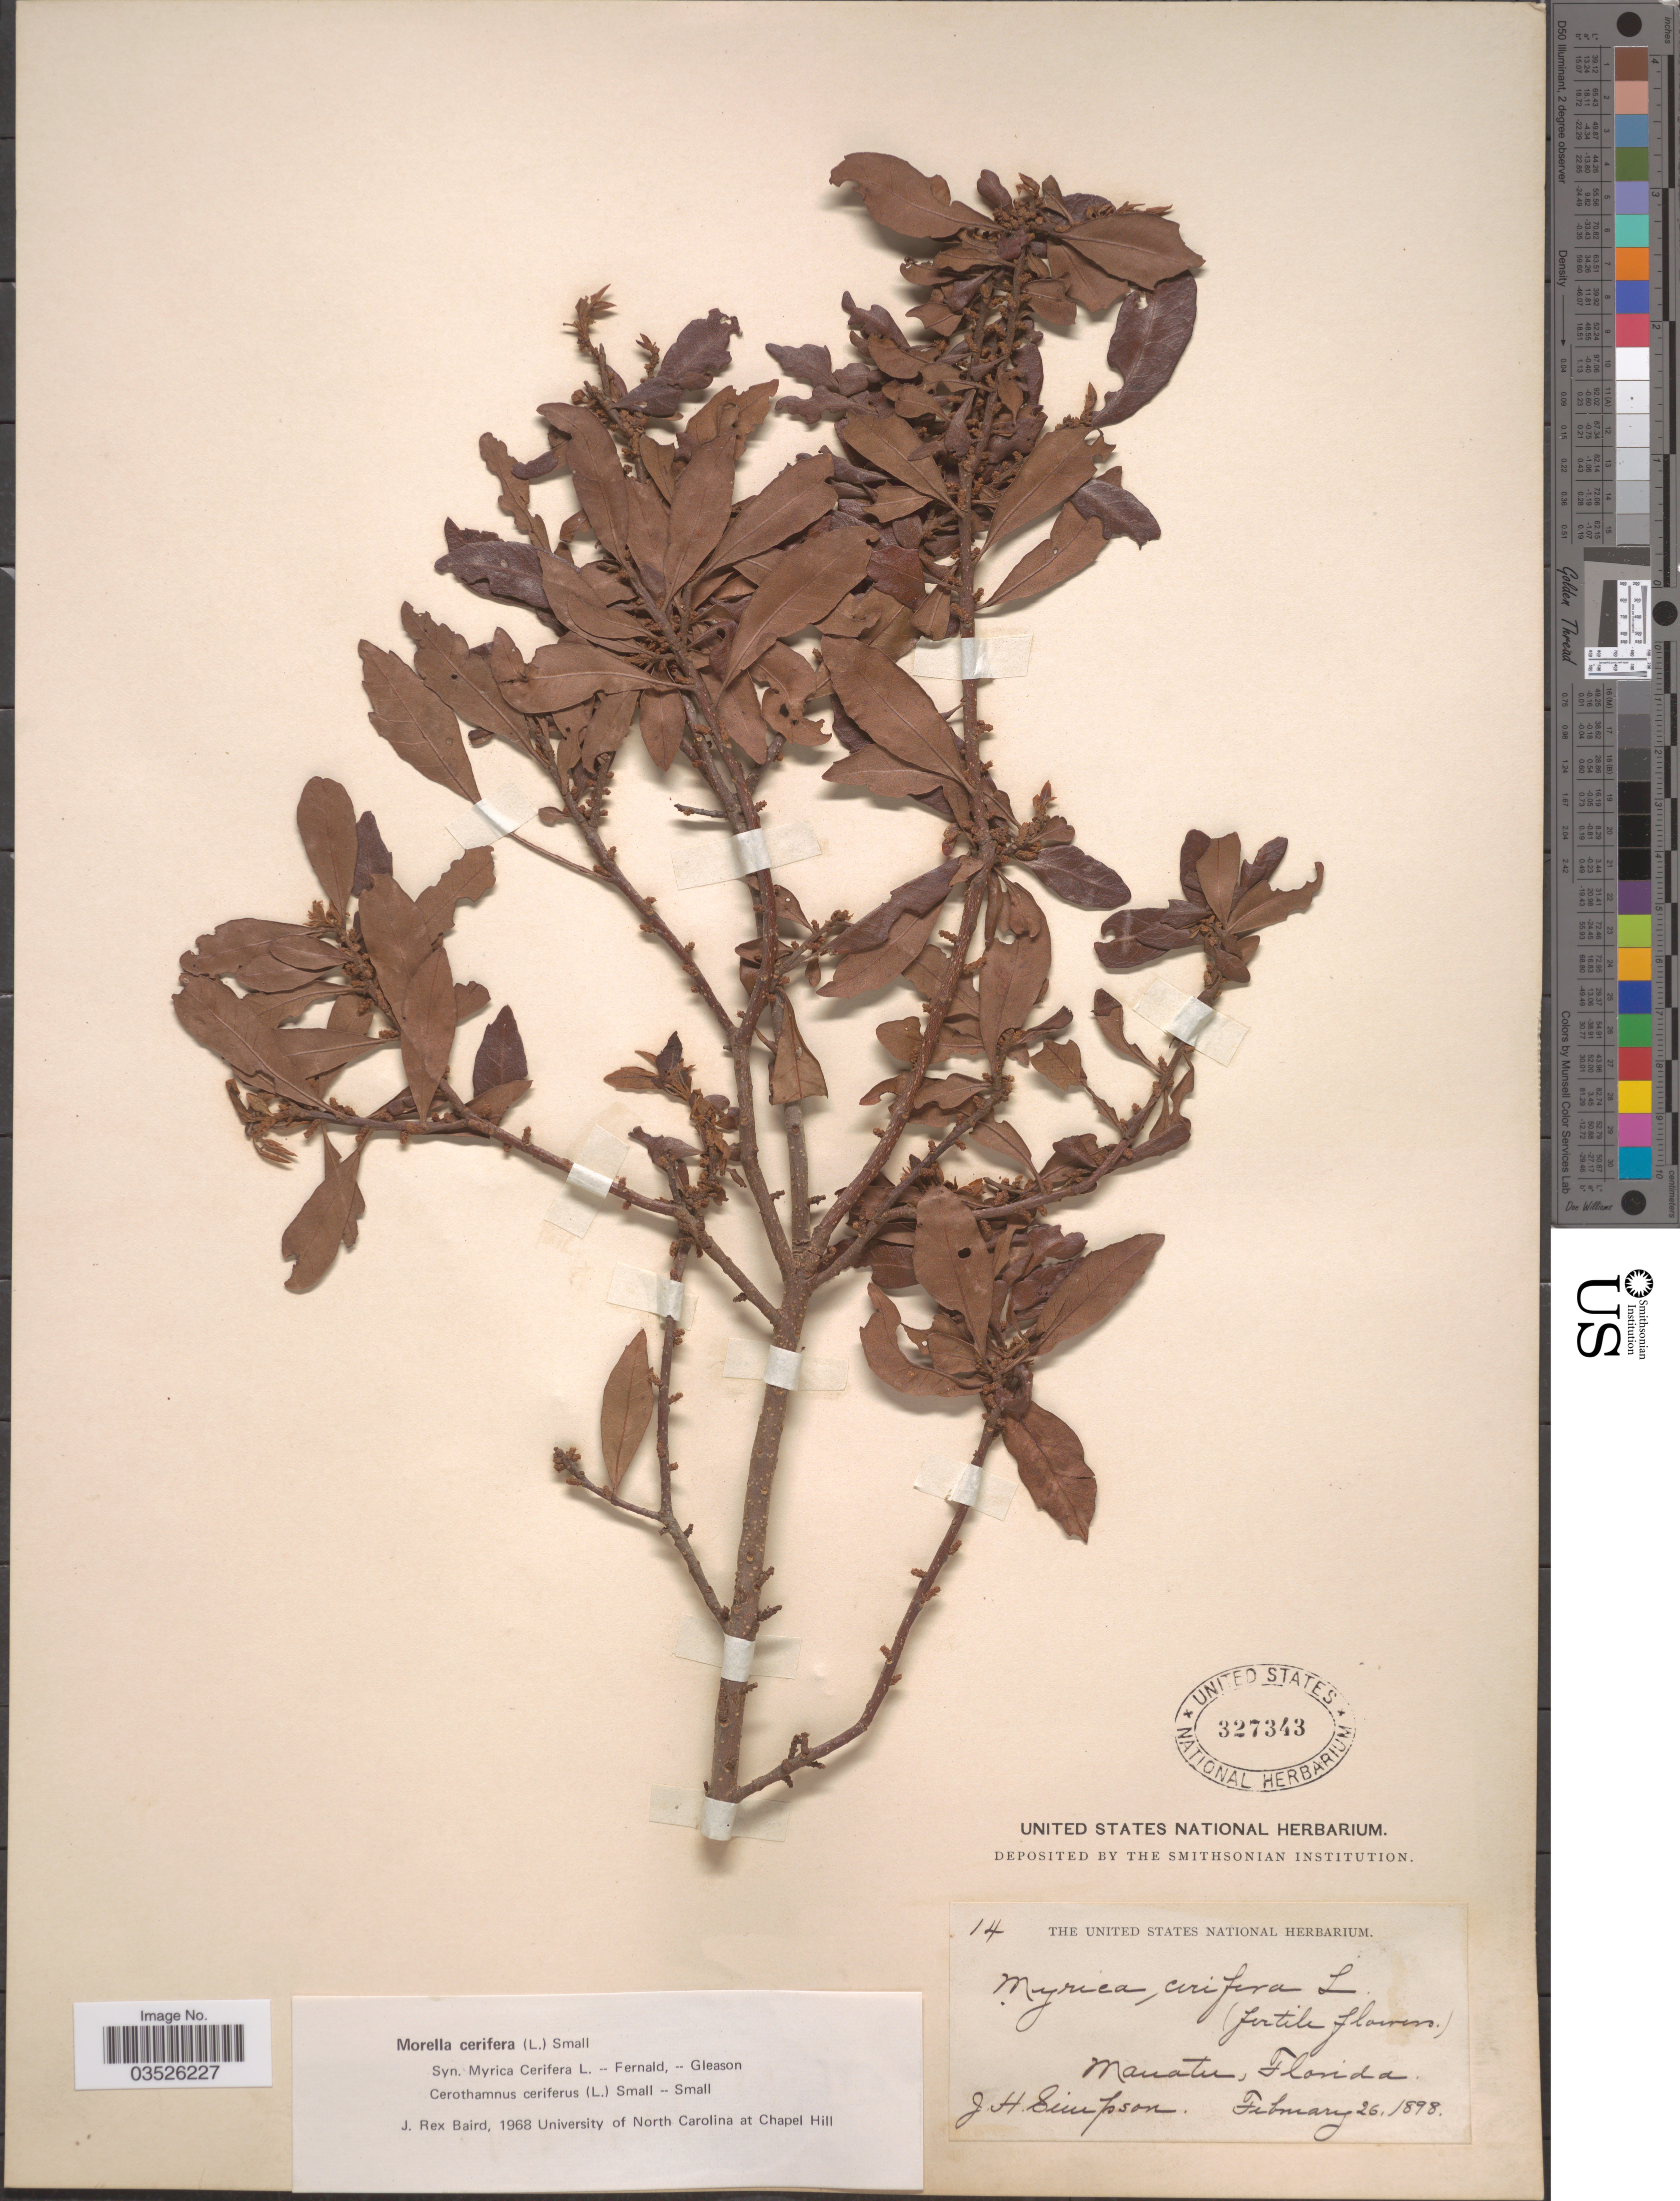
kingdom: Plantae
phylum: Tracheophyta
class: Magnoliopsida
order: Fagales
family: Myricaceae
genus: Morella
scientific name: Morella cerifera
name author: (L.) Small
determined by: Baird, James Rex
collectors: J. H. Simpson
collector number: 14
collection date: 1898-02-26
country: United States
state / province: Florida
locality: Manatee.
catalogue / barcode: US 327343